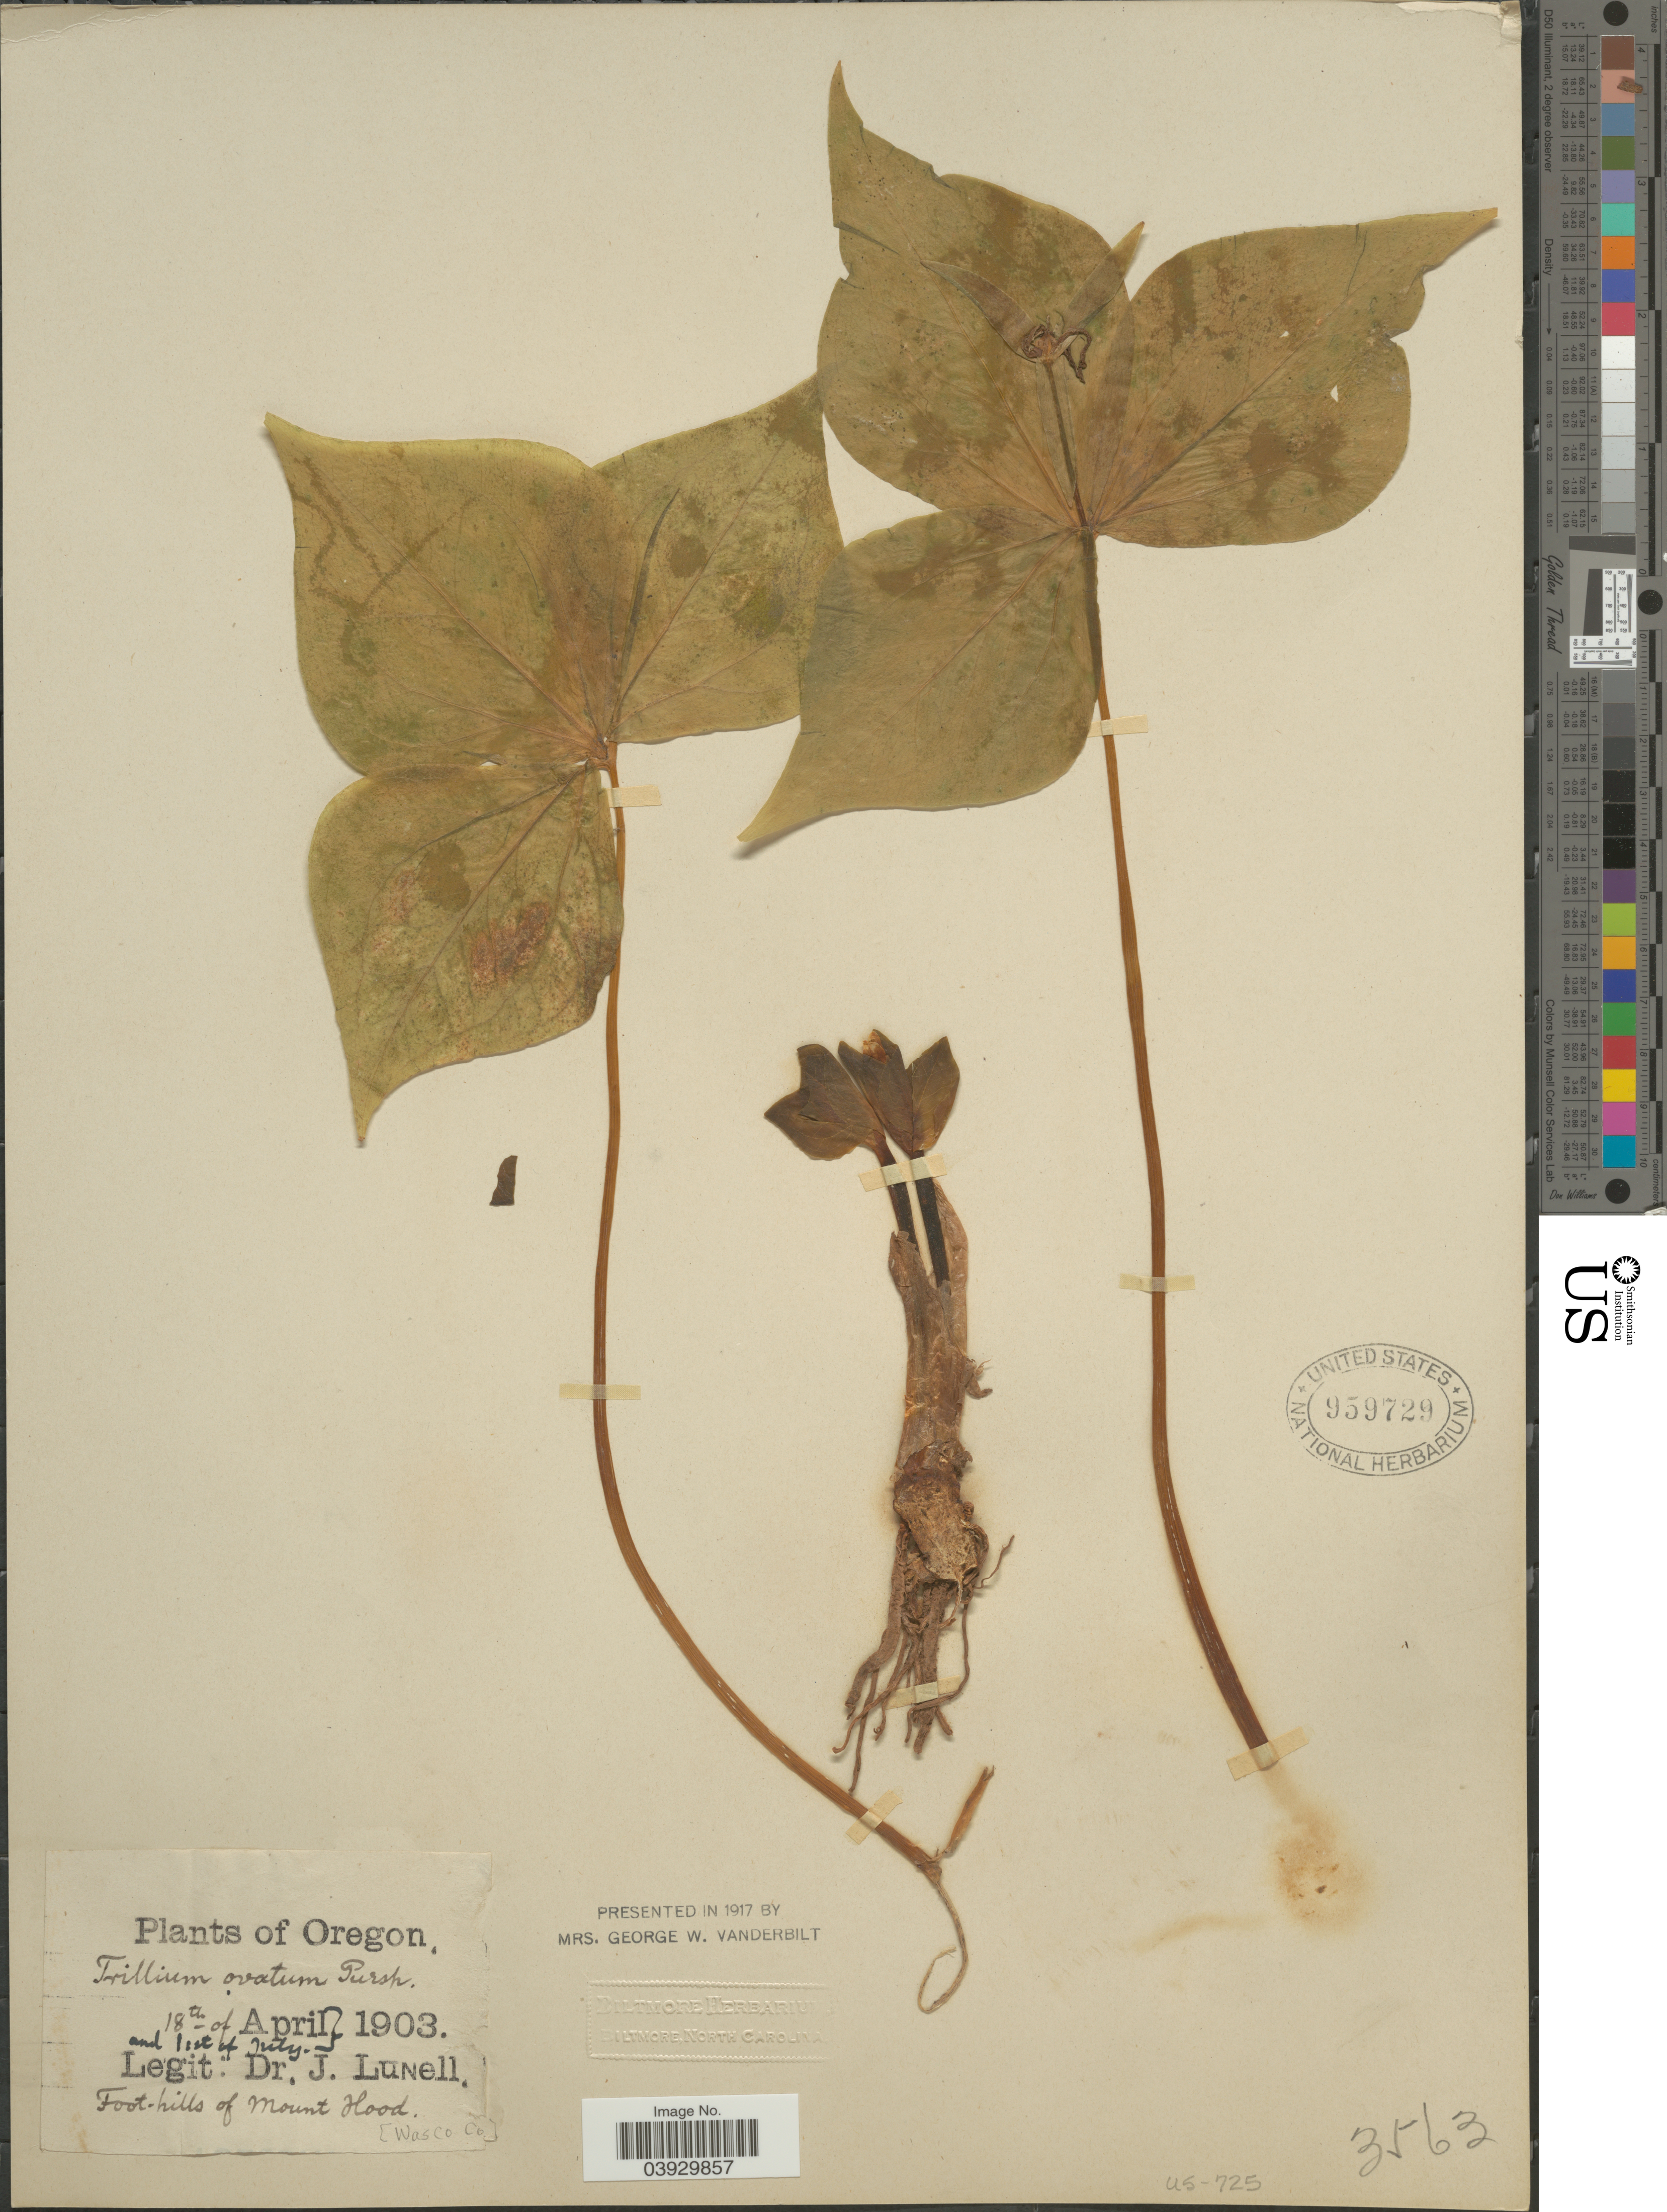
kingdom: Plantae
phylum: Tracheophyta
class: Liliopsida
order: Liliales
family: Melanthiaceae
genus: Trillium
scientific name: Trillium ovatum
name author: Pursh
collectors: J. Lunell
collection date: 1902-04-18/1903-07-01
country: United States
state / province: Oregon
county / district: Wasco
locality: Foot-hills of Mount Hood. Wasco Co.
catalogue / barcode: US 959729